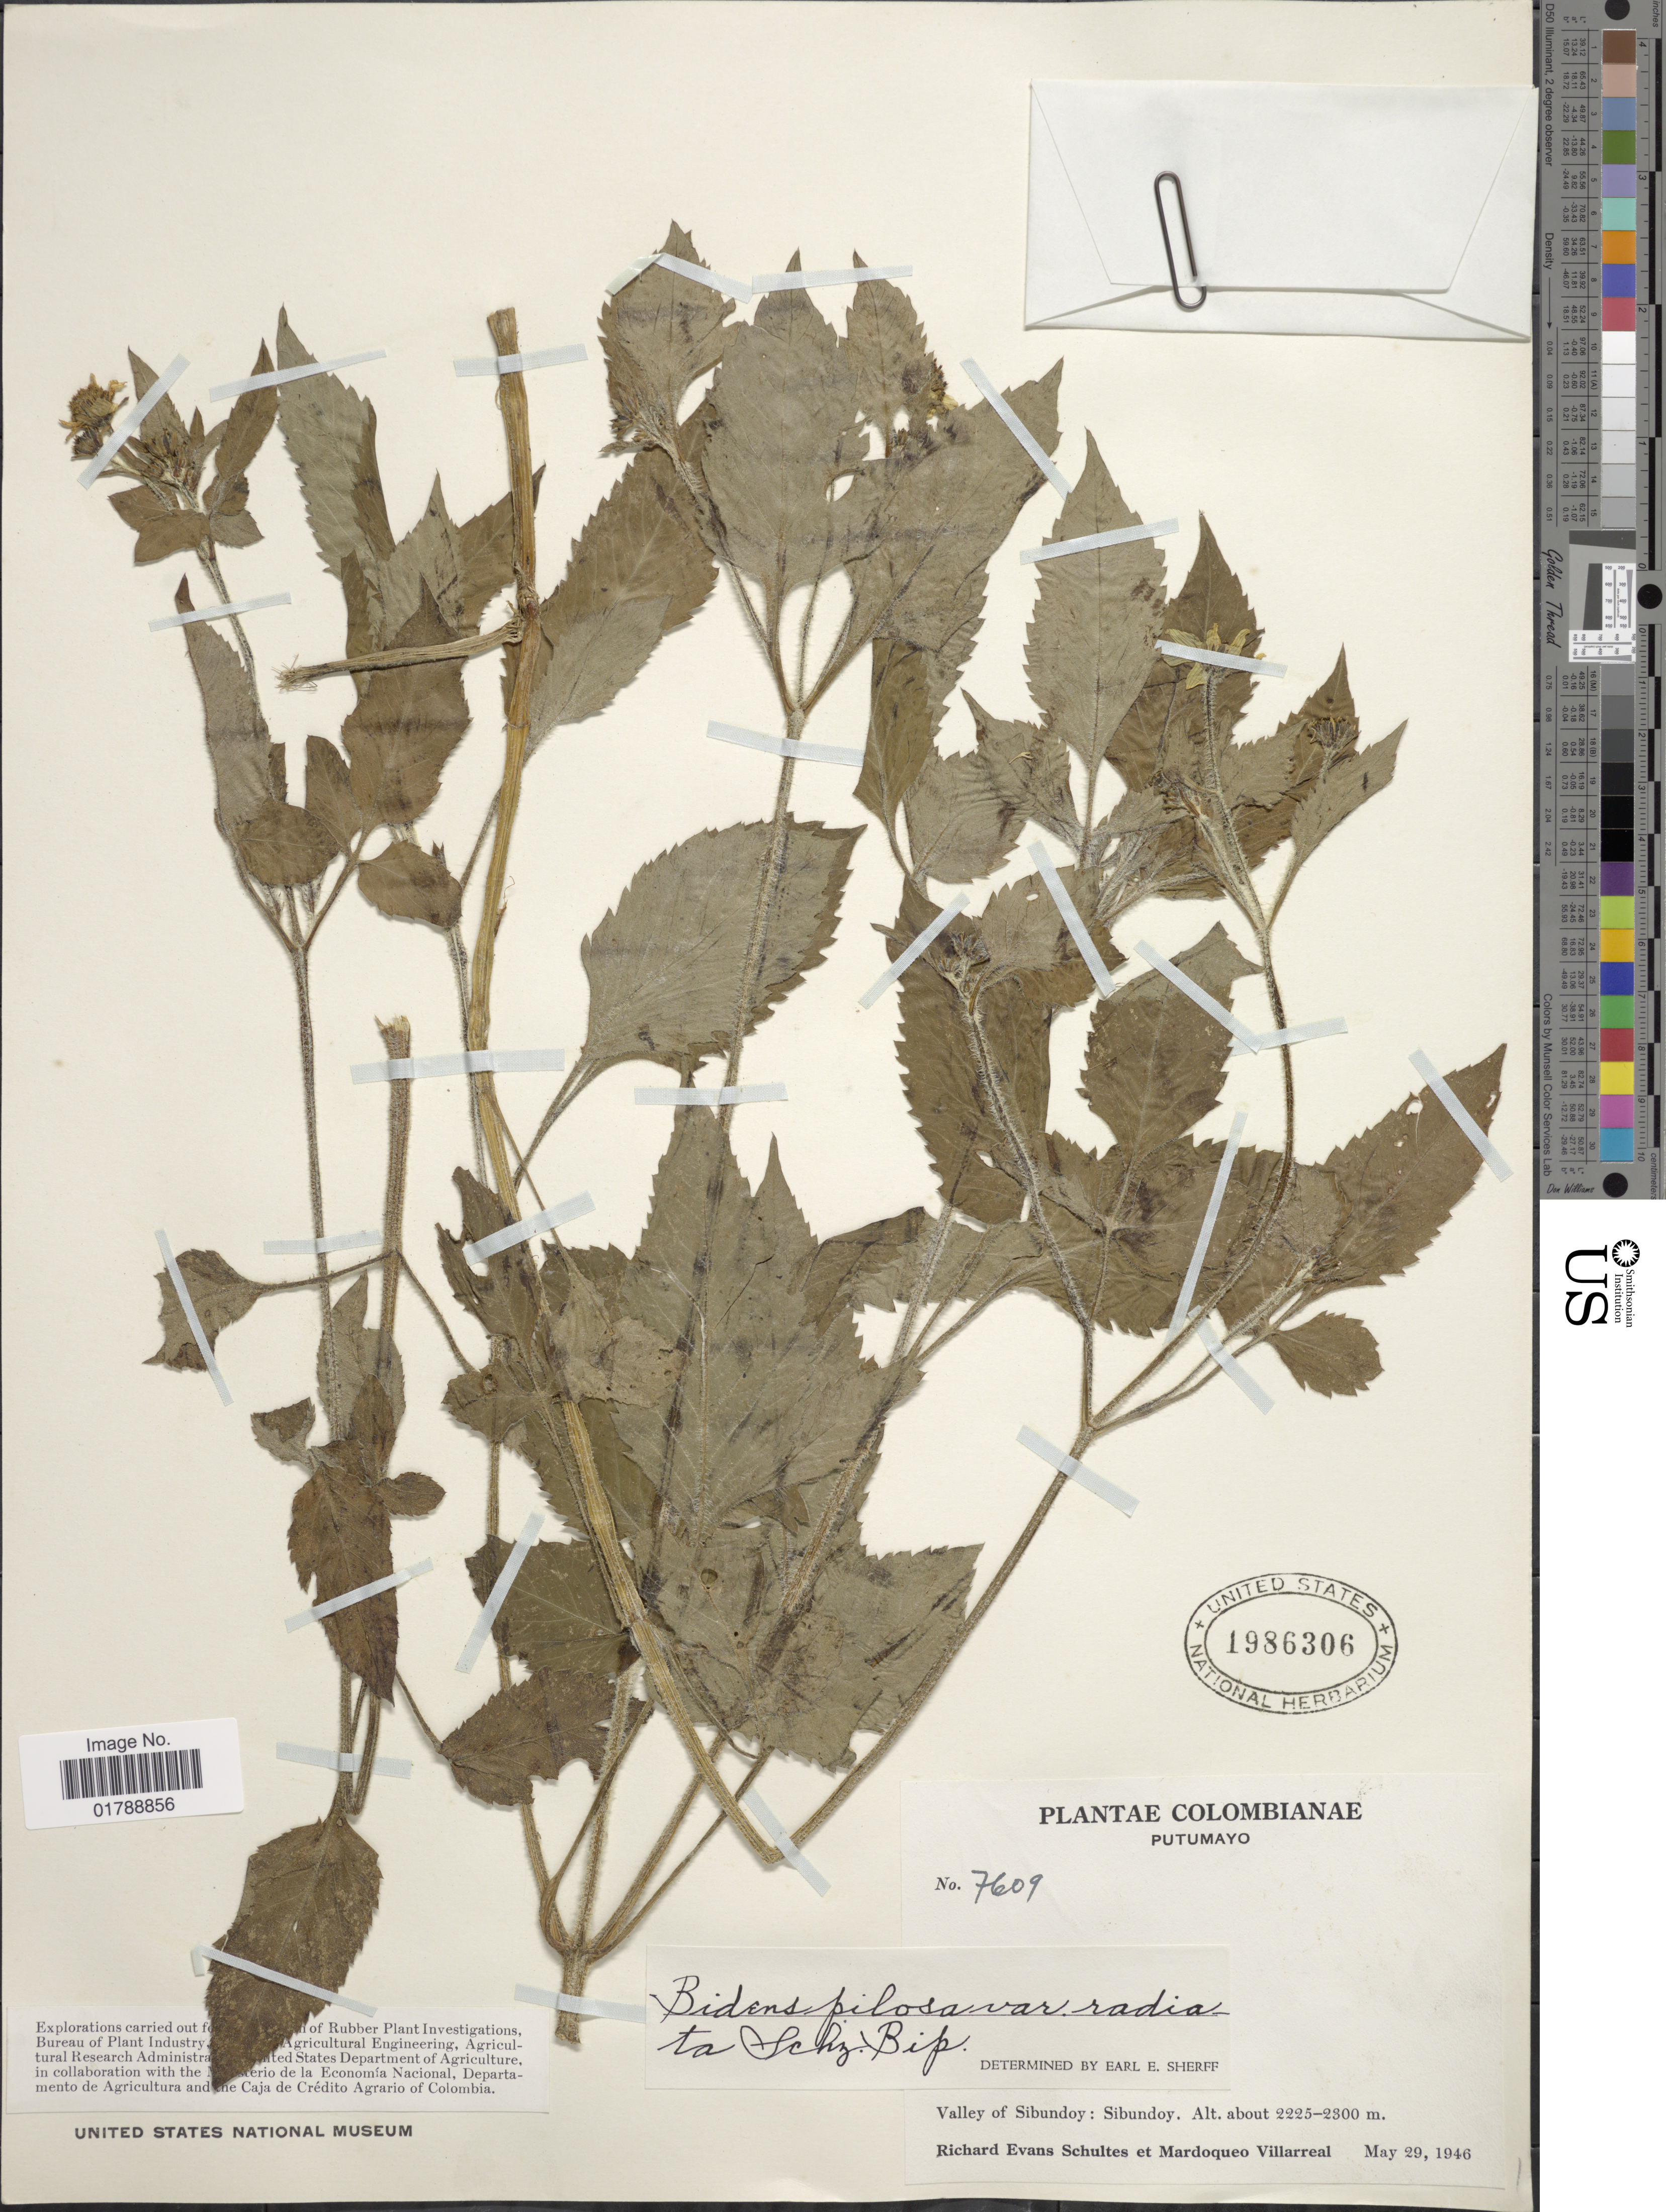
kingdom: Plantae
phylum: Tracheophyta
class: Magnoliopsida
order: Asterales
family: Asteraceae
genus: Bidens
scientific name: Bidens pilosa var. radiata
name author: (Sch. Bip.) J.A. Schmidt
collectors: R. E. Schultes & M. Villareal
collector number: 7609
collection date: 1946-05-29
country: Colombia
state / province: Putumayo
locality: Valley of Sibundoy: Sibundoy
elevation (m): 2225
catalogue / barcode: US 1986306